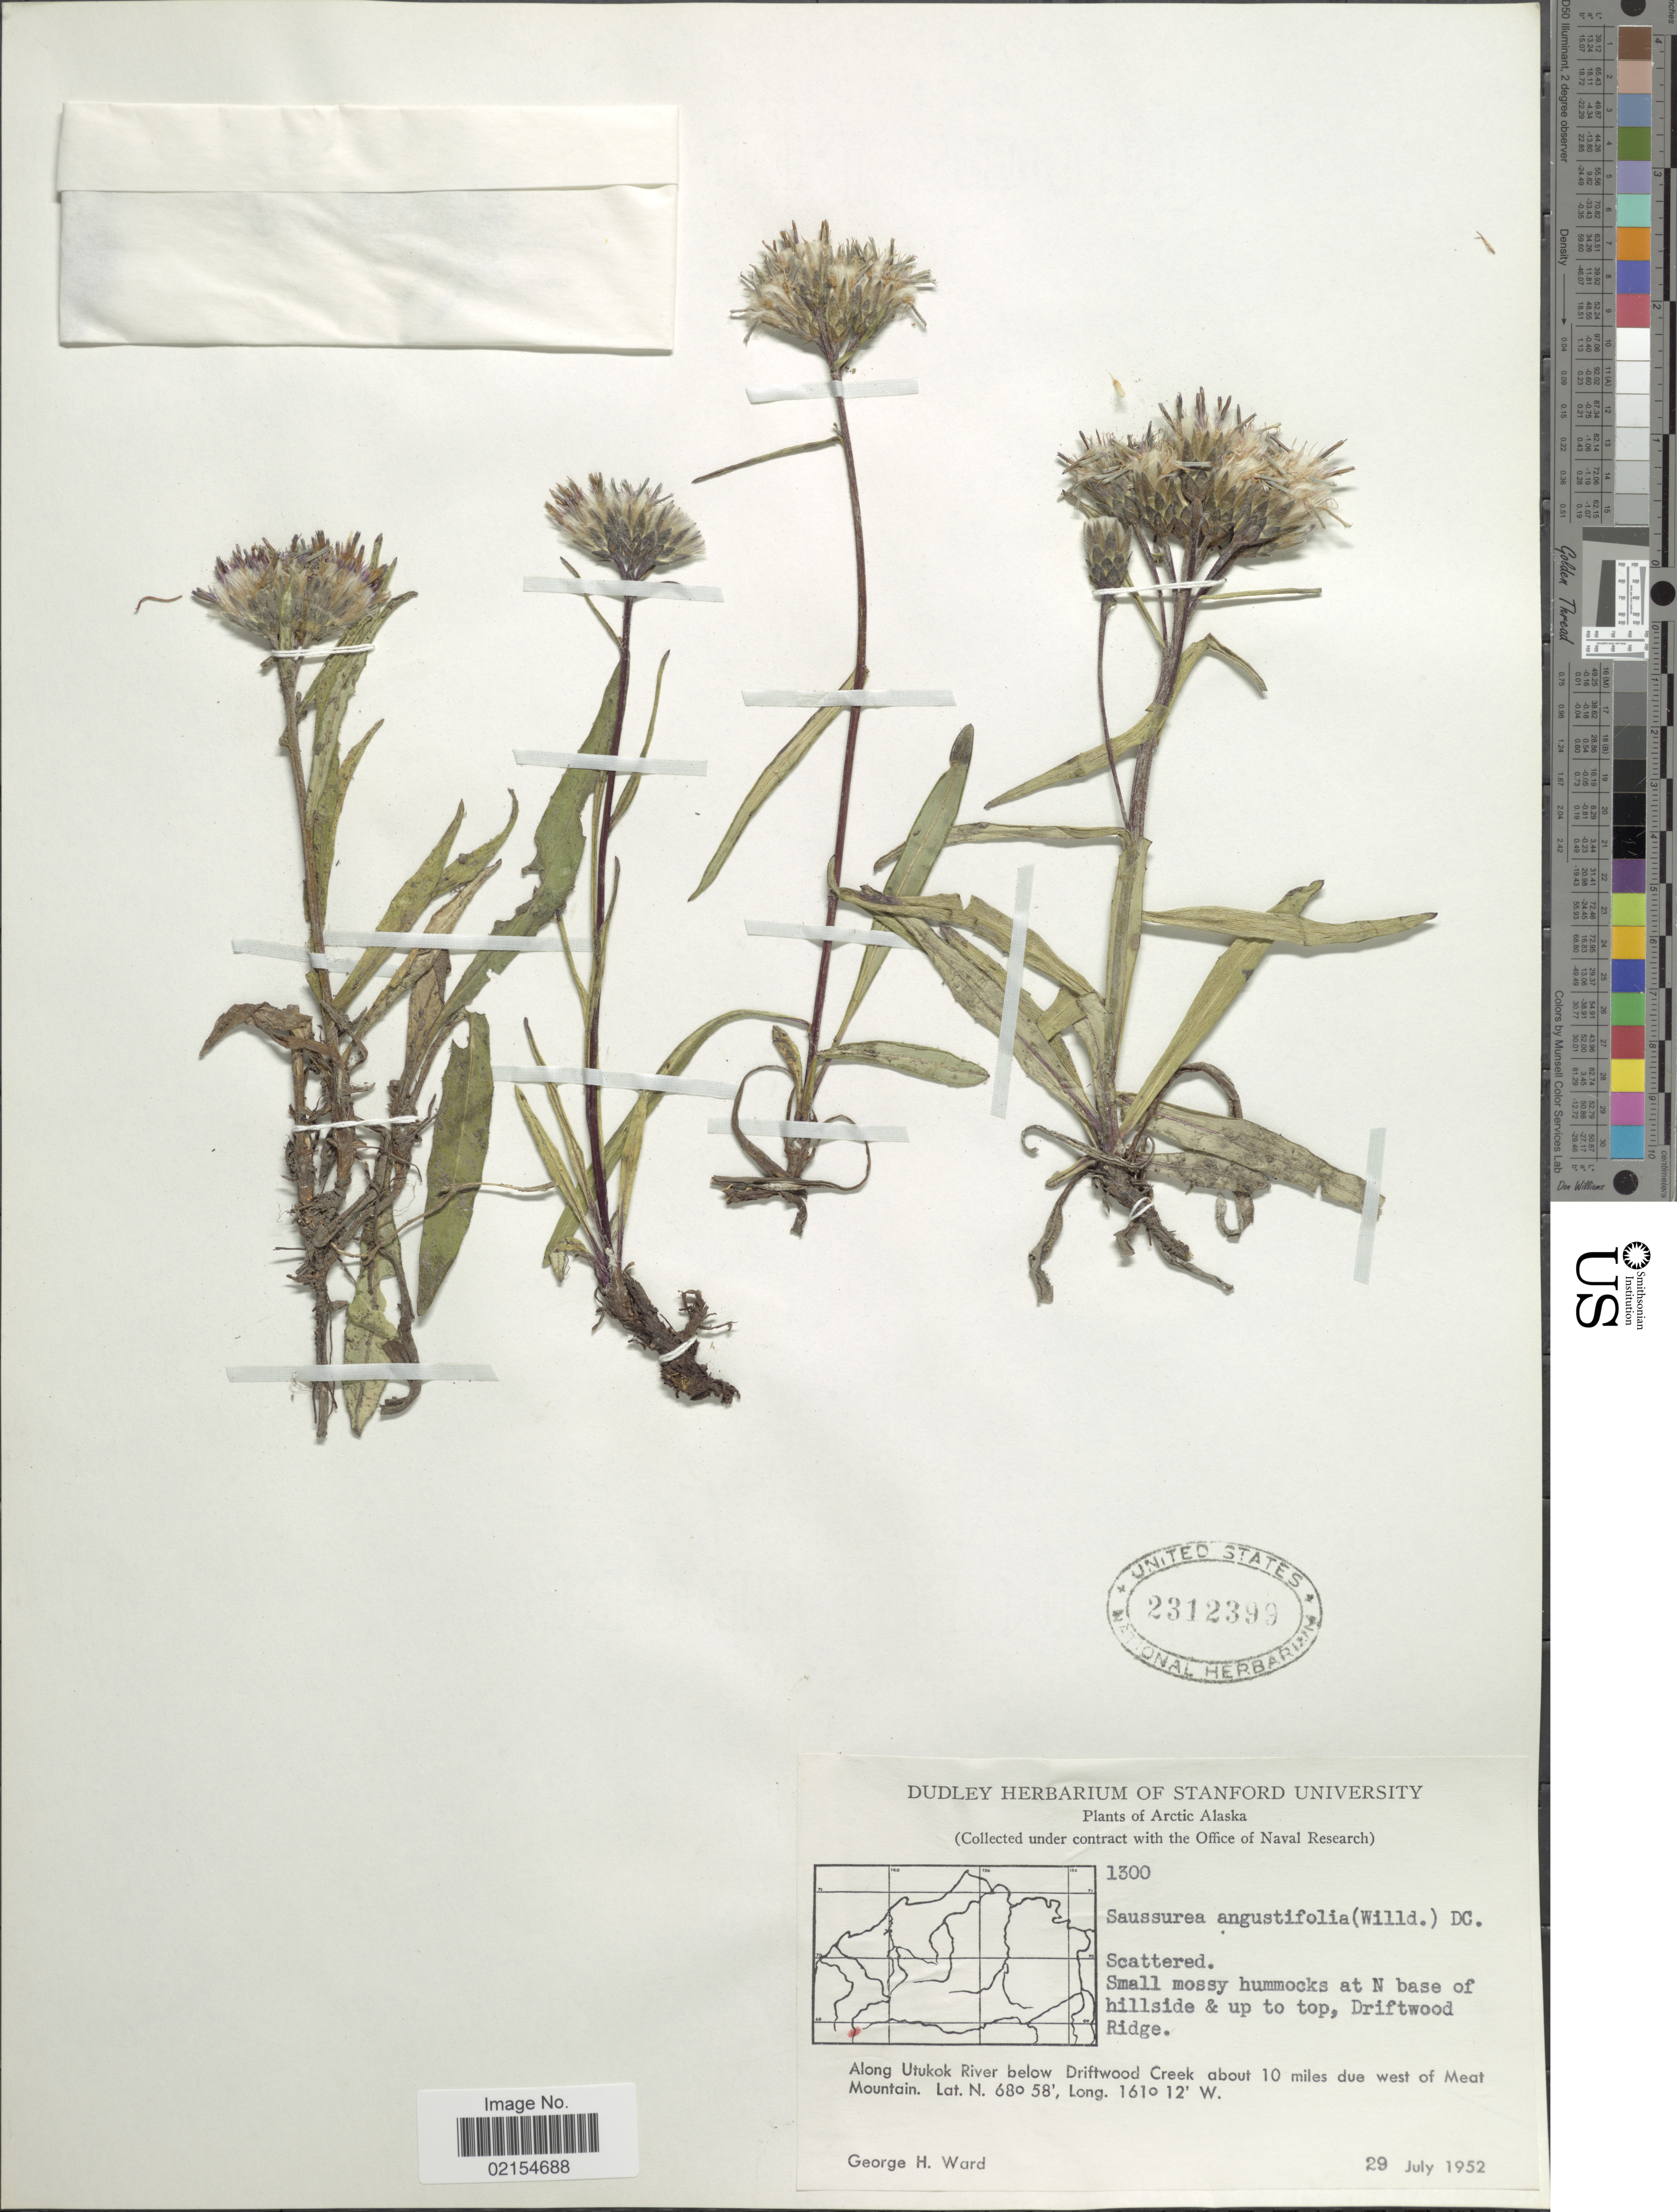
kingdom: Plantae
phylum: Tracheophyta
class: Magnoliopsida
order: Asterales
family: Asteraceae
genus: Saussurea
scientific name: Saussurea angustifolia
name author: (L.) DC.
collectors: G. H. Ward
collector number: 1300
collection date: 1952-07-29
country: United States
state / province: Alaska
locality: Arctic Alaska, Along Utukok River below Driftwood Creek about 10 miles due west of Meat Mountain, Small mossy hummocks at N base of hillside & up to top, Driftwood Ridge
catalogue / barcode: US 2312399